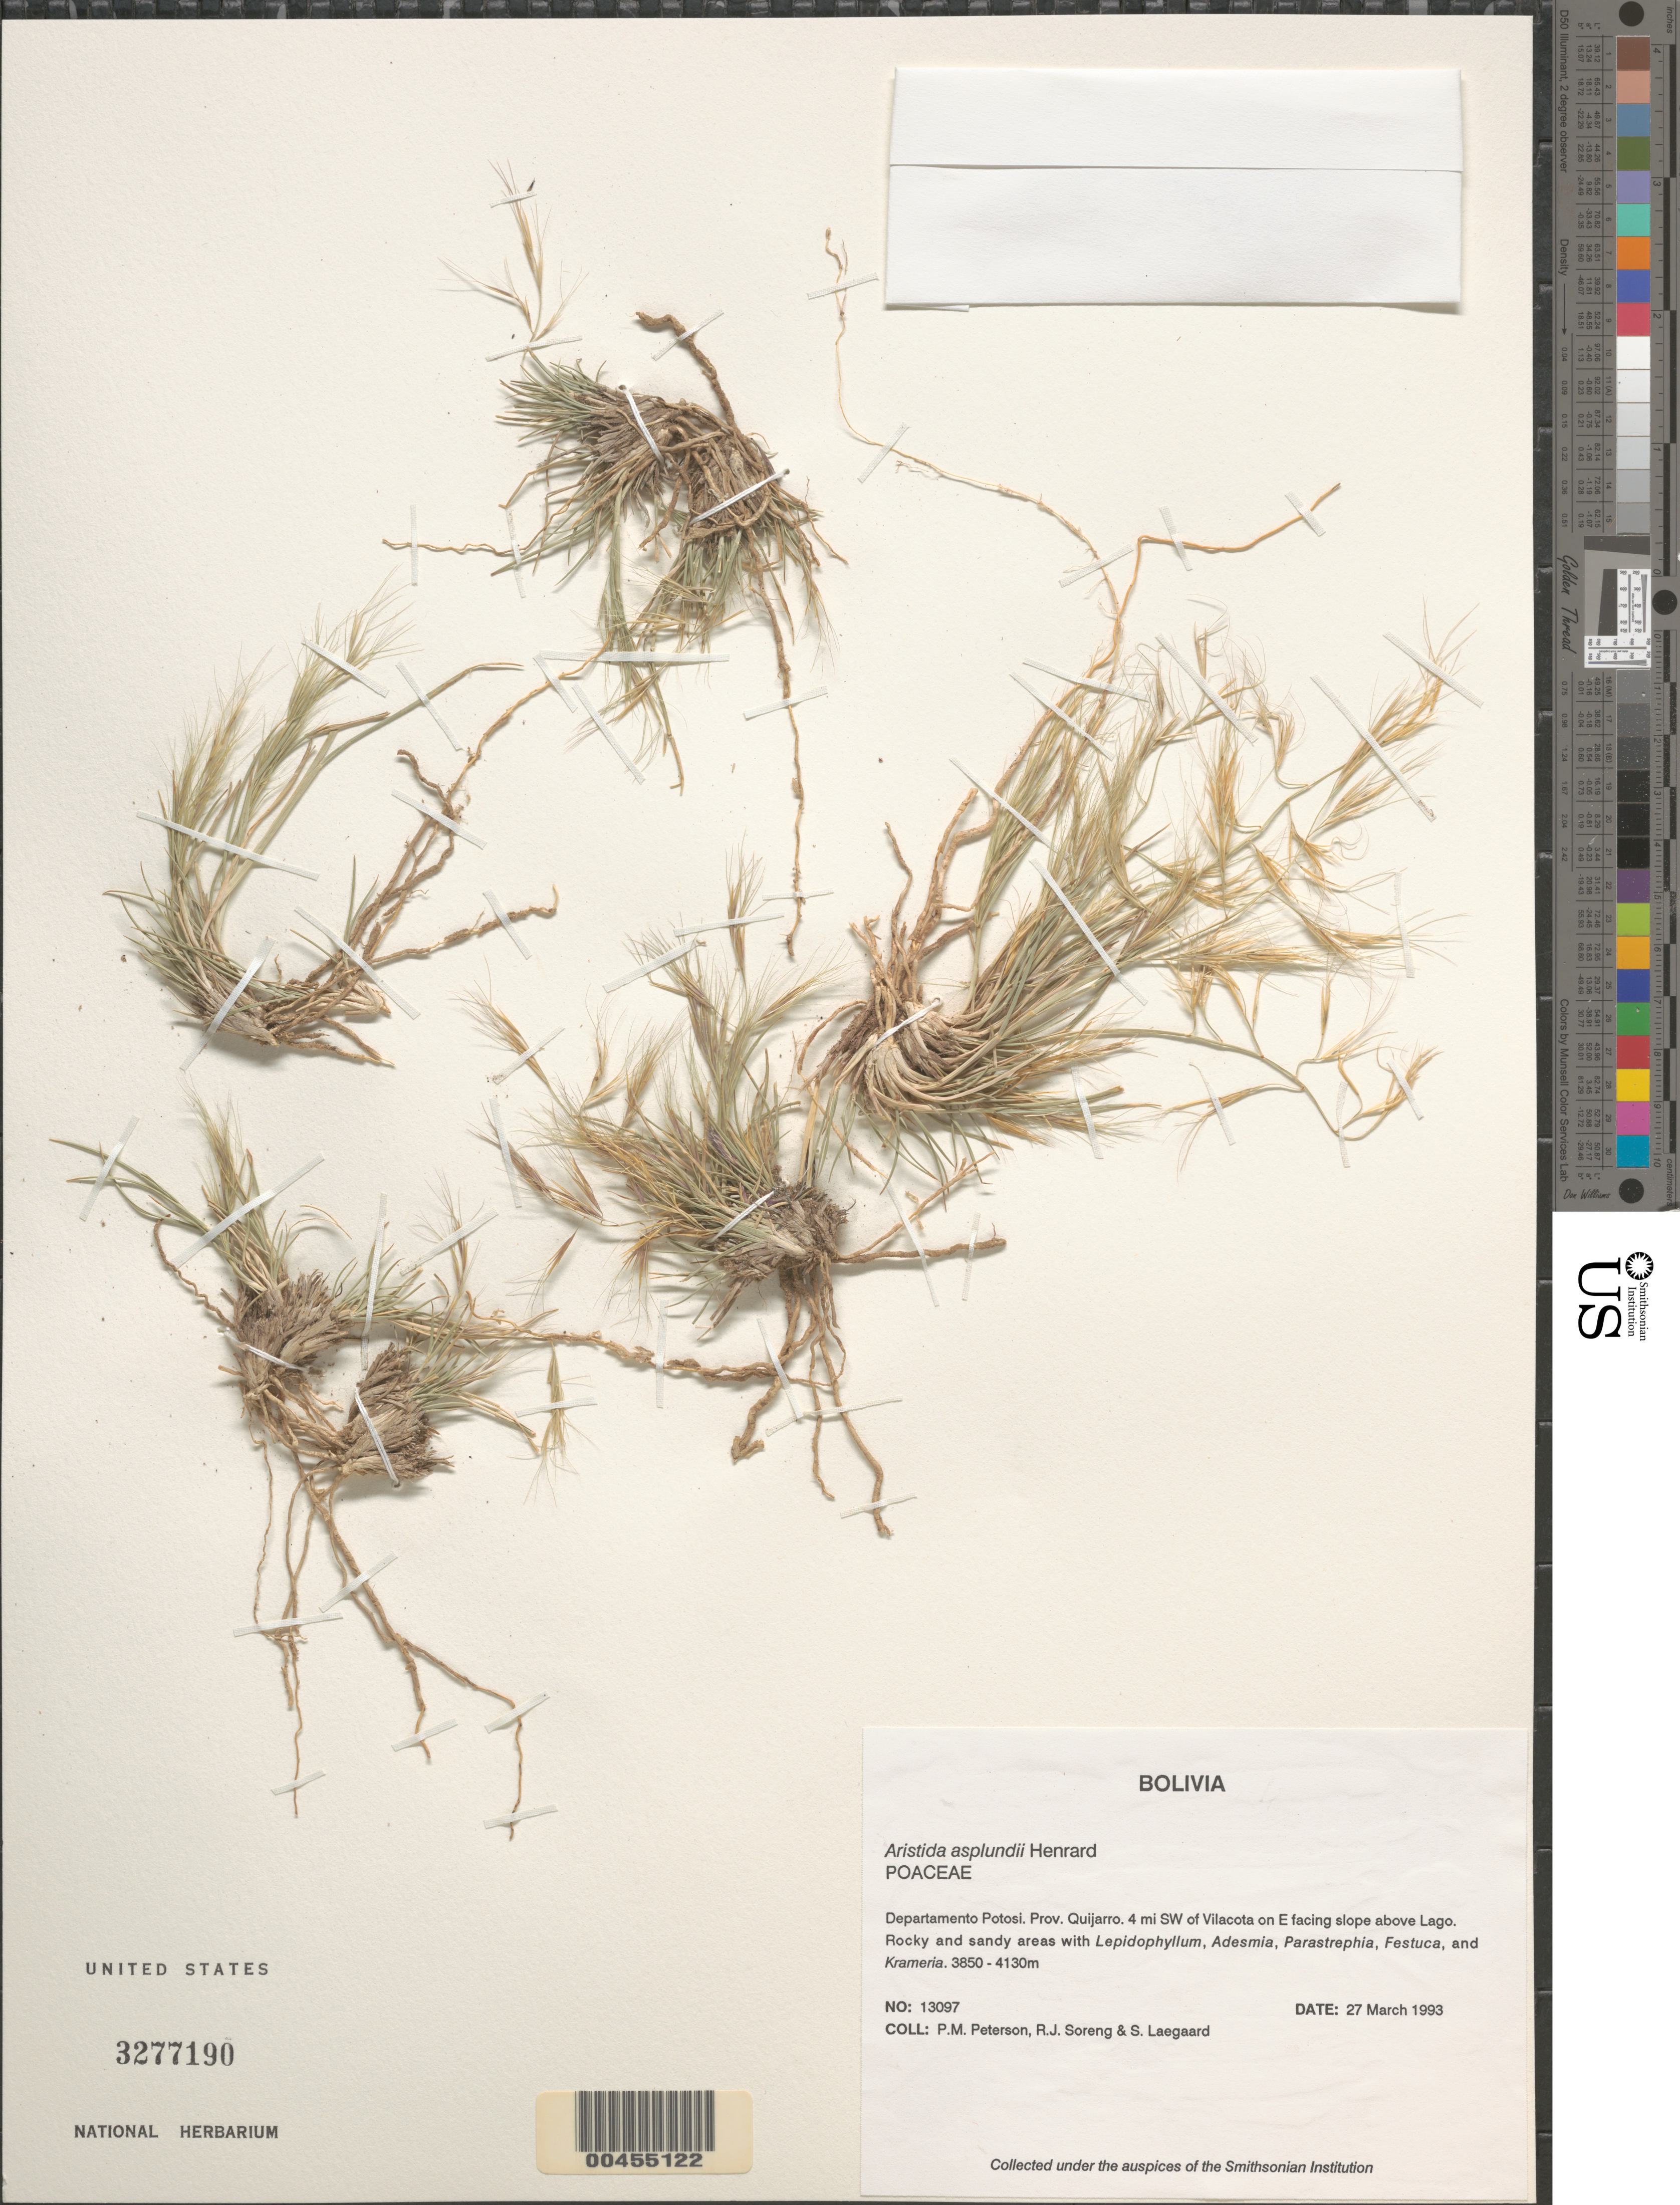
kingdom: Plantae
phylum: Tracheophyta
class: Liliopsida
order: Poales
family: Poaceae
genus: Aristida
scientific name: Aristida asplundii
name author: Henr.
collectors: P. M. Peterson, R. J. Soreng & S. Lægaard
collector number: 13097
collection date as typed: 27 Mar 1993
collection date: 1993-03-27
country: Bolivia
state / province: Potosí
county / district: Quijarro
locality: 4 mi SW of Villa Alota on E facing slope above lago.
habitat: Rocky and sandy areas with Lepidophyllum, Adesmia, Parastrephia, Festuca, and Krameria.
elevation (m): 3850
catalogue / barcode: US 3277190